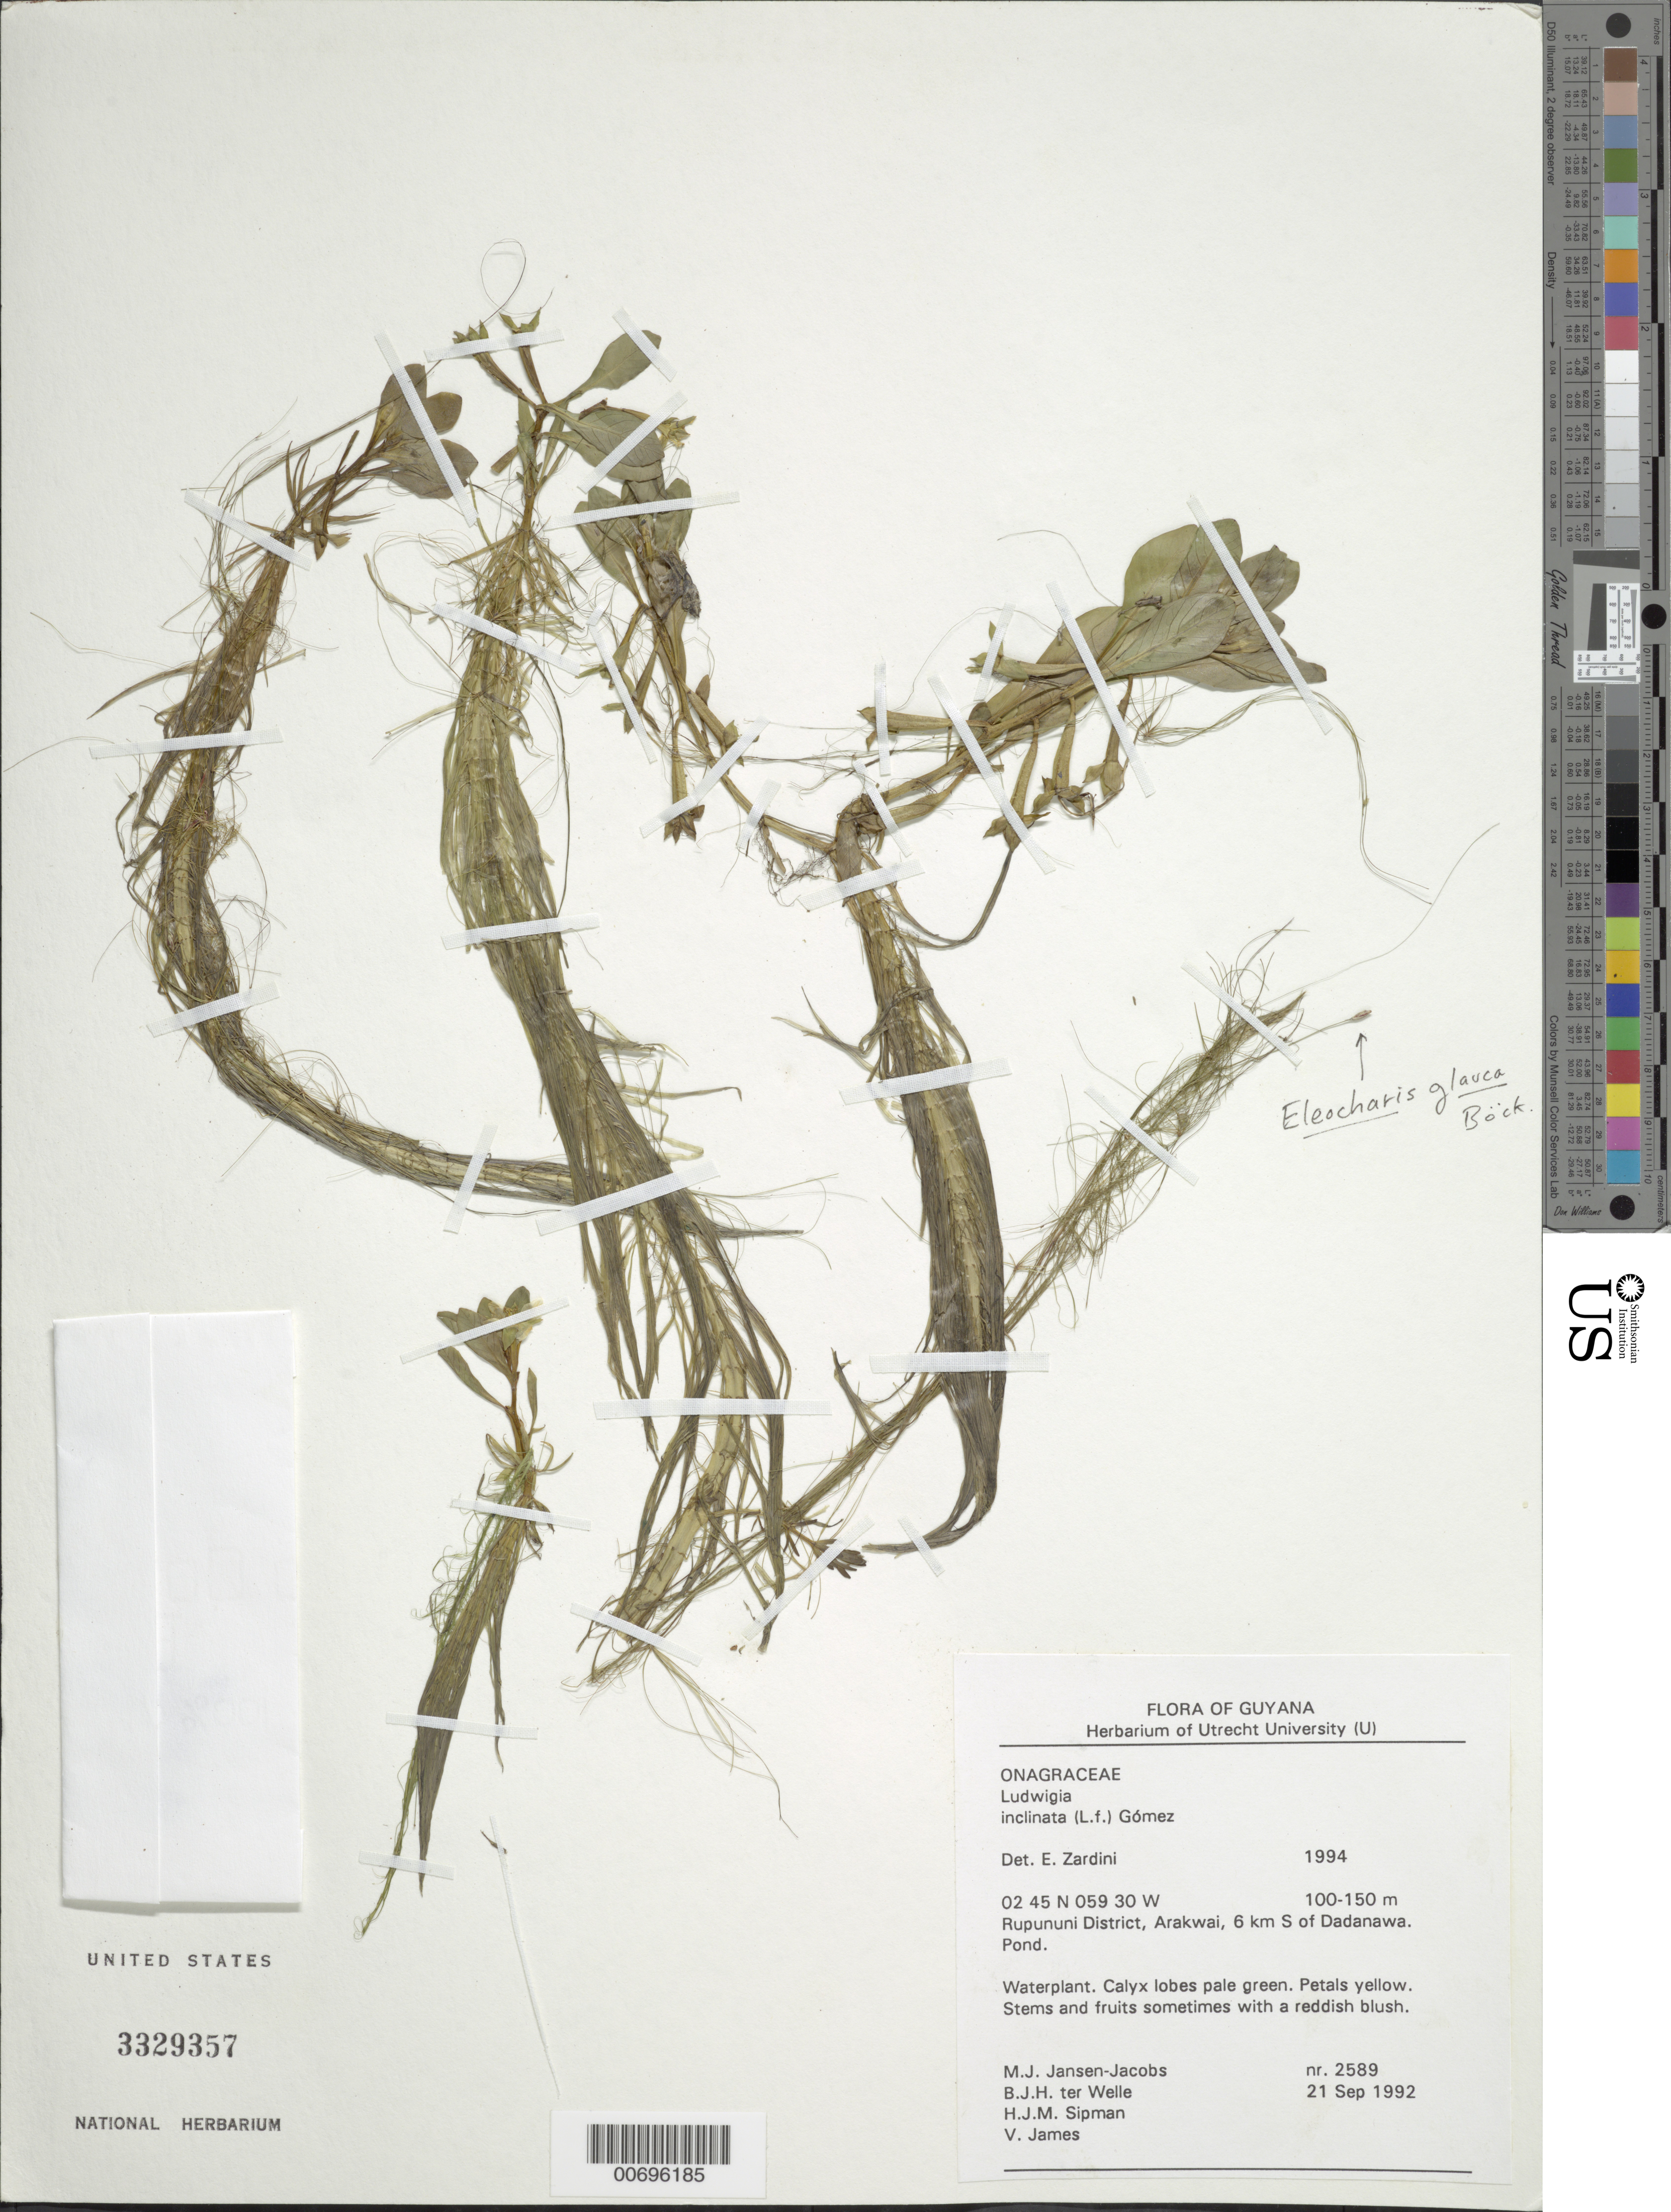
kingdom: Plantae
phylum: Tracheophyta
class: Magnoliopsida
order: Myrtales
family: Onagraceae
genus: Ludwigia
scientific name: Ludwigia inclinata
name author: (L. f.) M. Gómez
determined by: Zardini, E. M.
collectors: M. J. Jansen-Jacobs, B. Welle, H. J. M. Sipman & V. James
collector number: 2589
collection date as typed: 21-Sep-92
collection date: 1992-09-21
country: Guyana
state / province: U. Takutu-U. Essequibo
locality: Arakwai, 6 km S of Dadanawa, Rupununi District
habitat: Pond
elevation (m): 100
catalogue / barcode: US 3329357